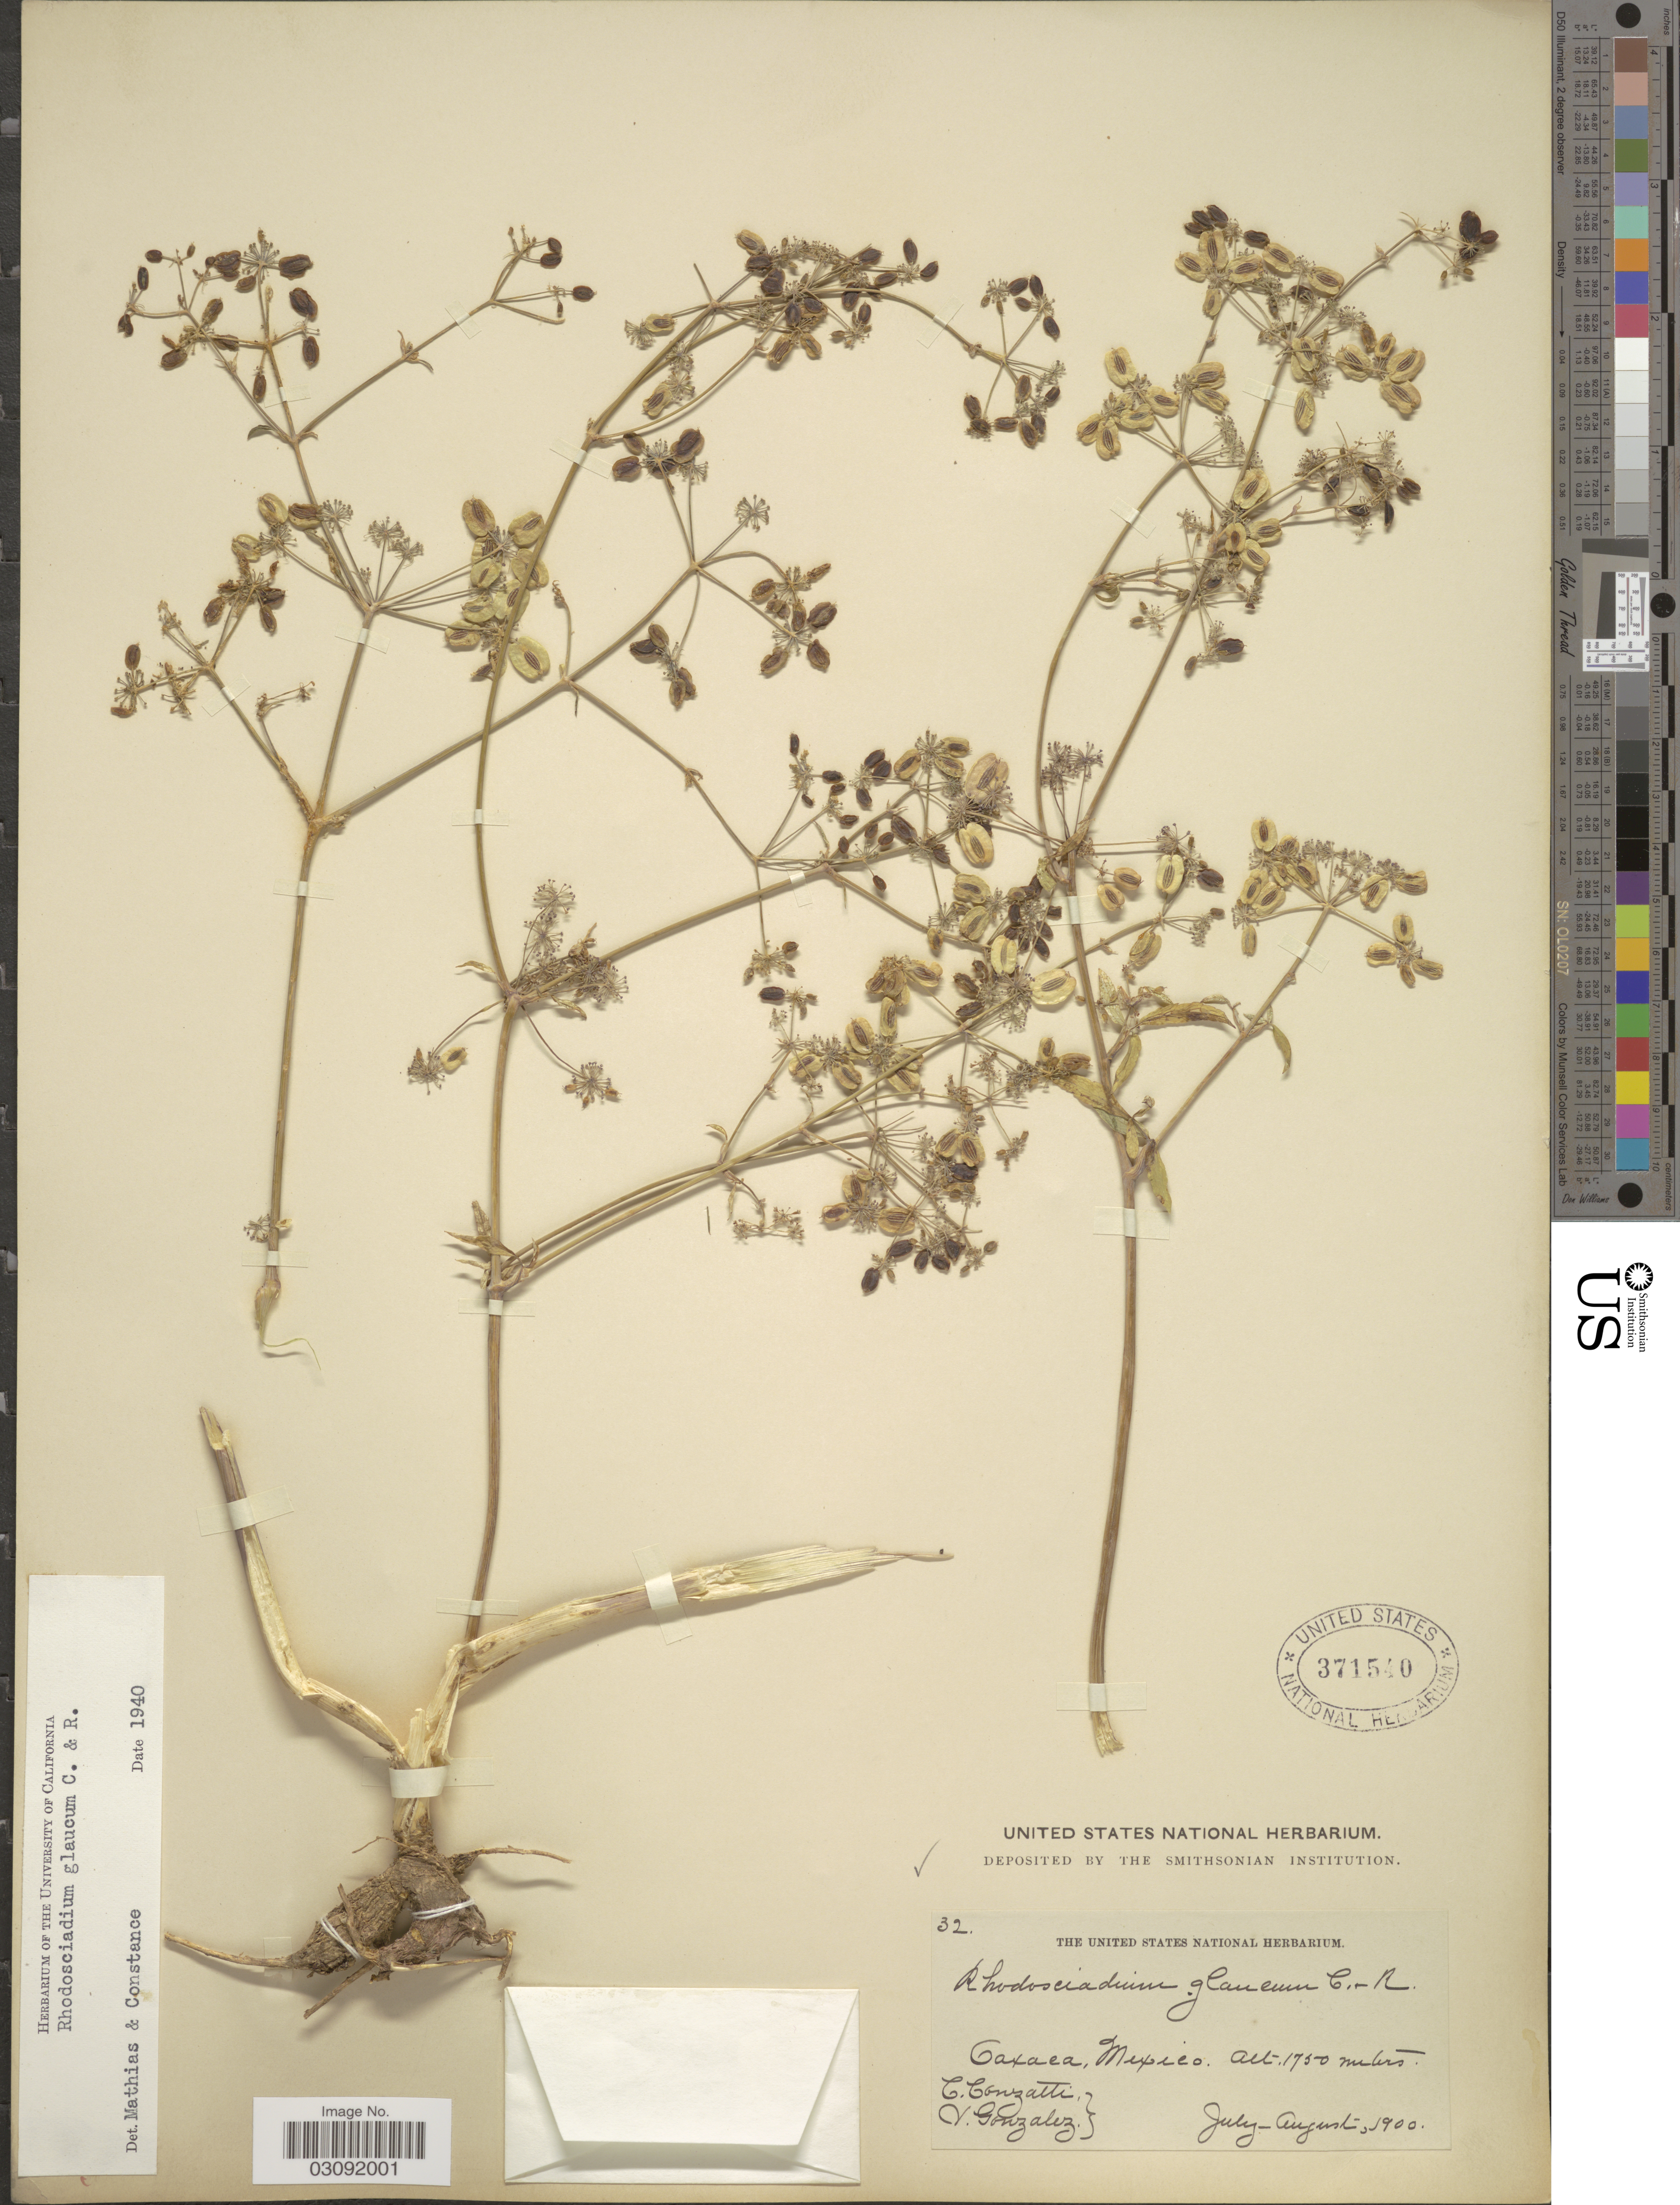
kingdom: Plantae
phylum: Tracheophyta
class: Magnoliopsida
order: Apiales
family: Apiaceae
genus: Rhodosciadium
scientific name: Rhodosciadium glaucum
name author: J.M. Coult. & Rose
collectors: C. Conzatti & V. Gonzalez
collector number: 32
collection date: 1900-07/1900-08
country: Mexico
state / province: Oaxaca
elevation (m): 1750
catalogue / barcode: US 371540